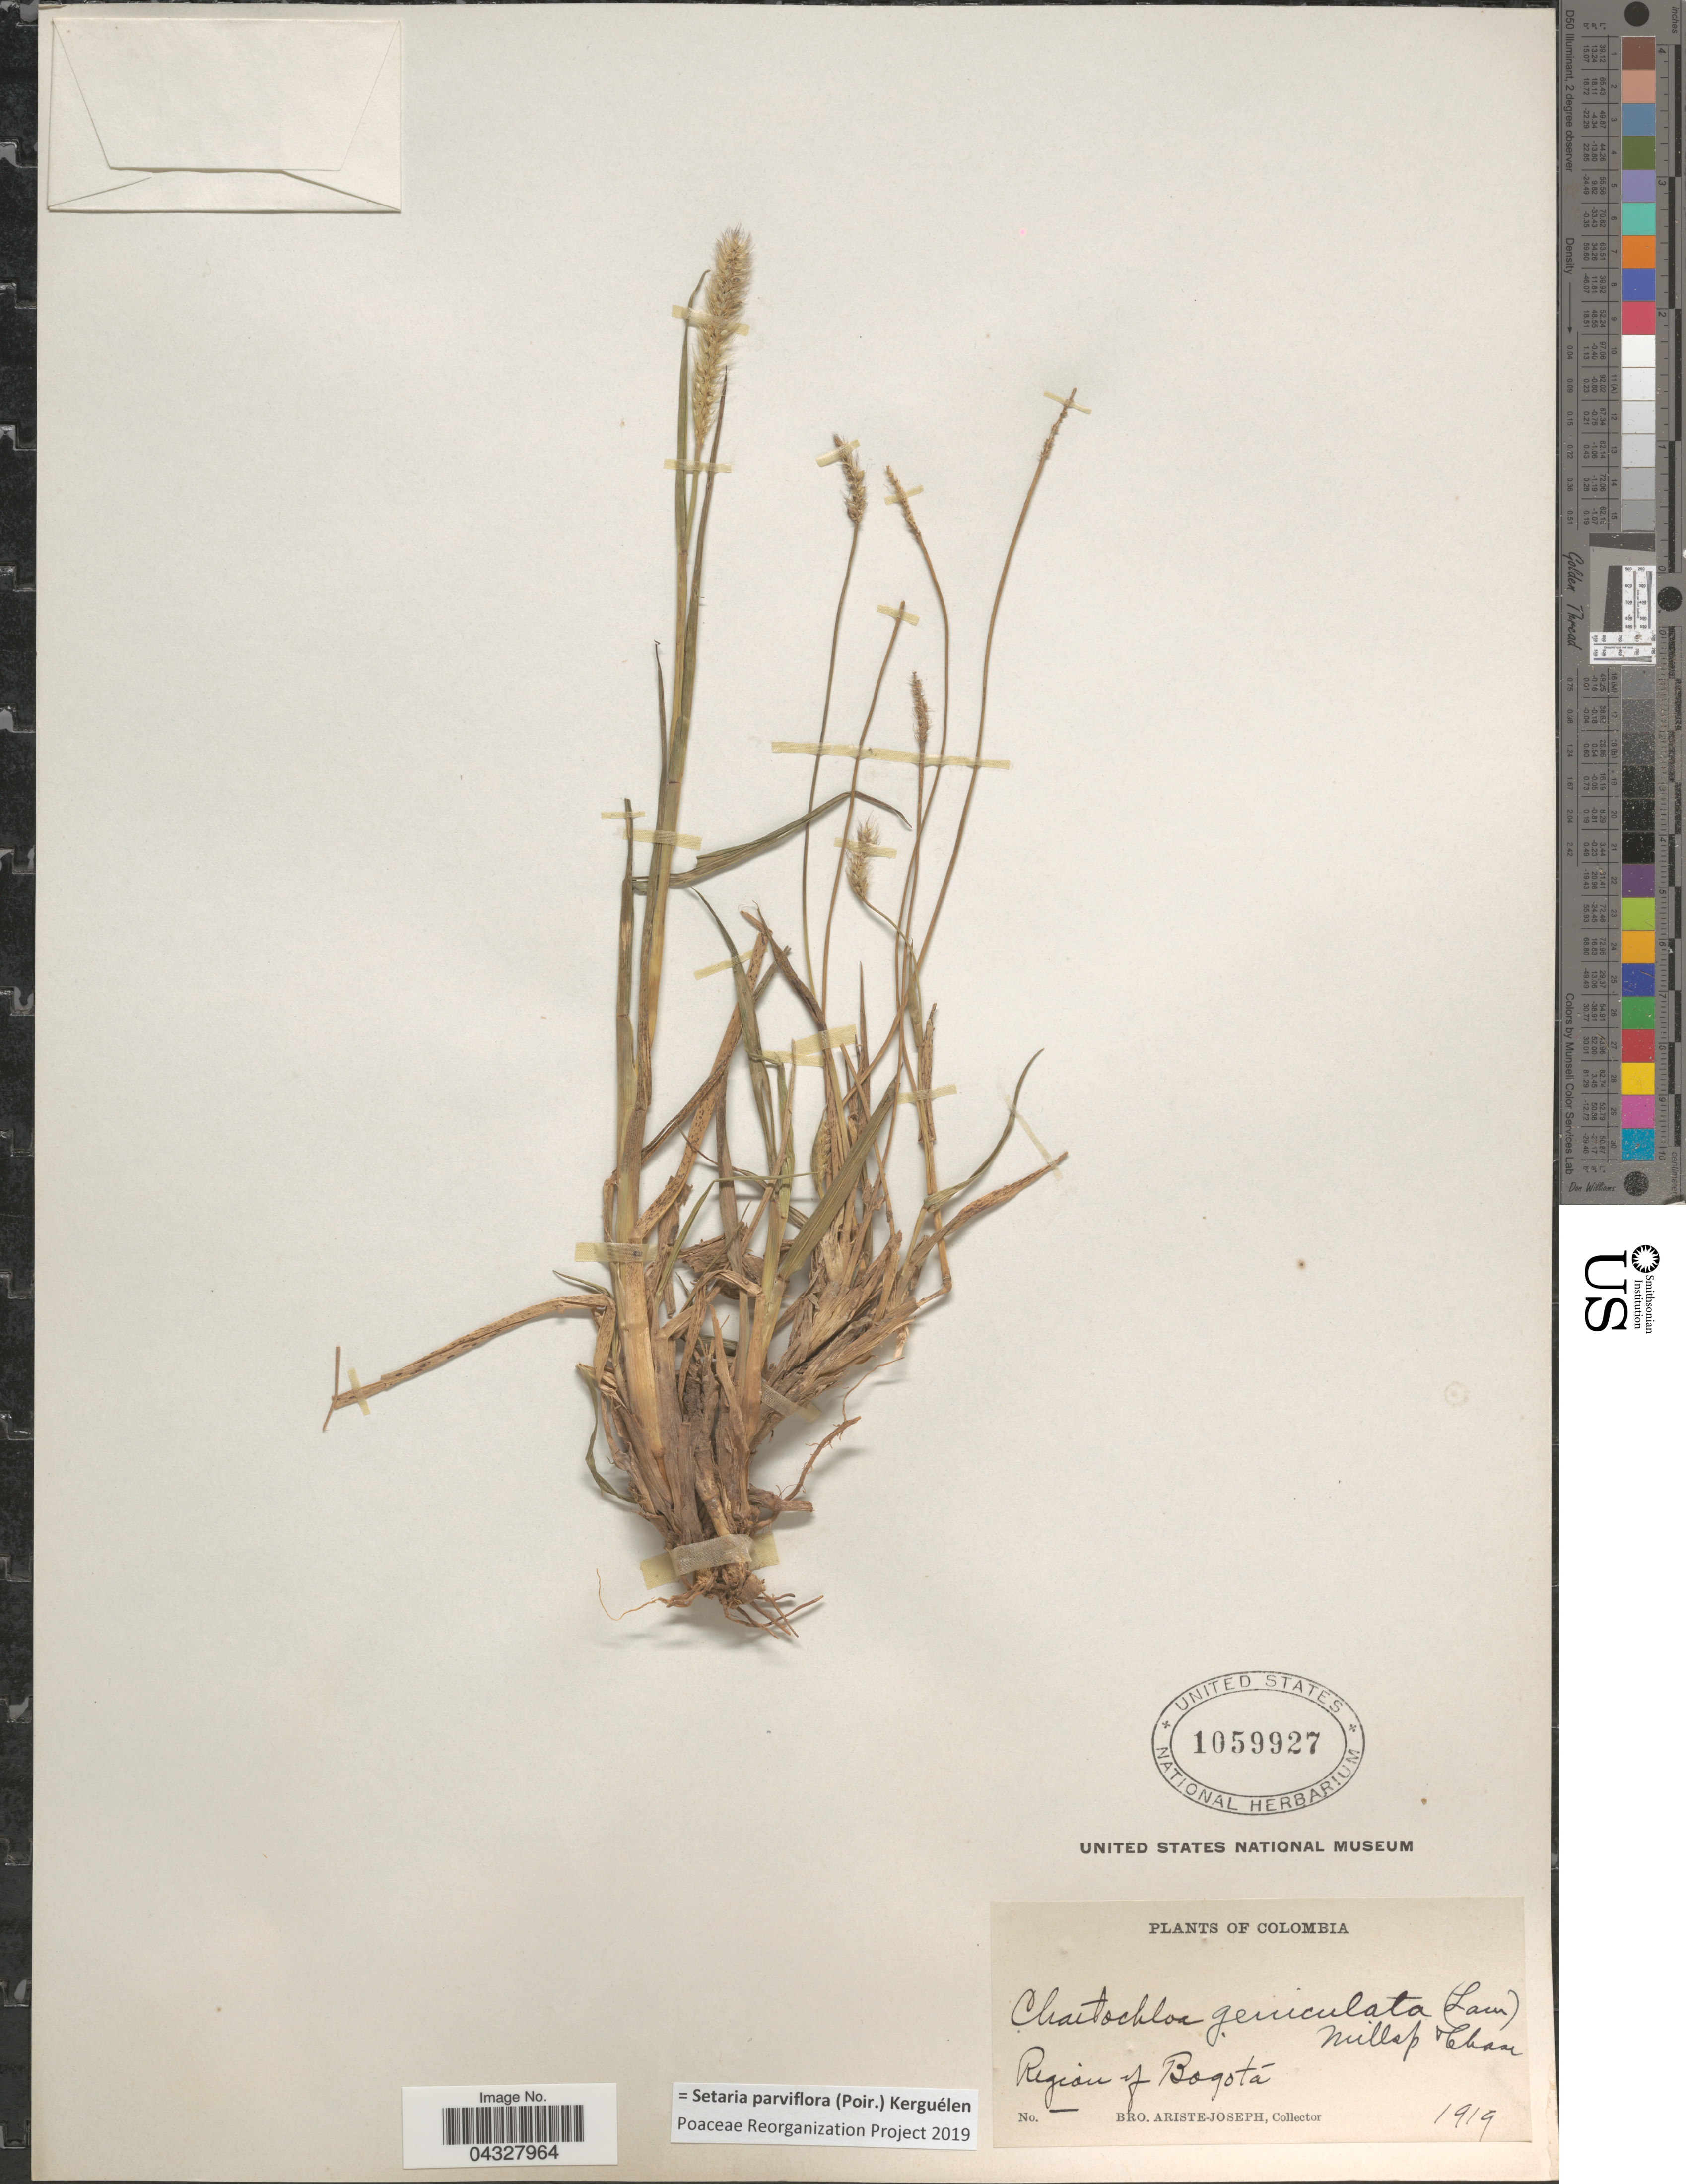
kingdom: Plantae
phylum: Tracheophyta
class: Liliopsida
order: Poales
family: Poaceae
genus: Setaria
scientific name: Setaria parviflora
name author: (Poir.) Kerguélen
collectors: Bro. Ariste-Joseph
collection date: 1919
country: Colombia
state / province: Bogota D.C.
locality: Region of Bogotá.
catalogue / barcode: US 1059927